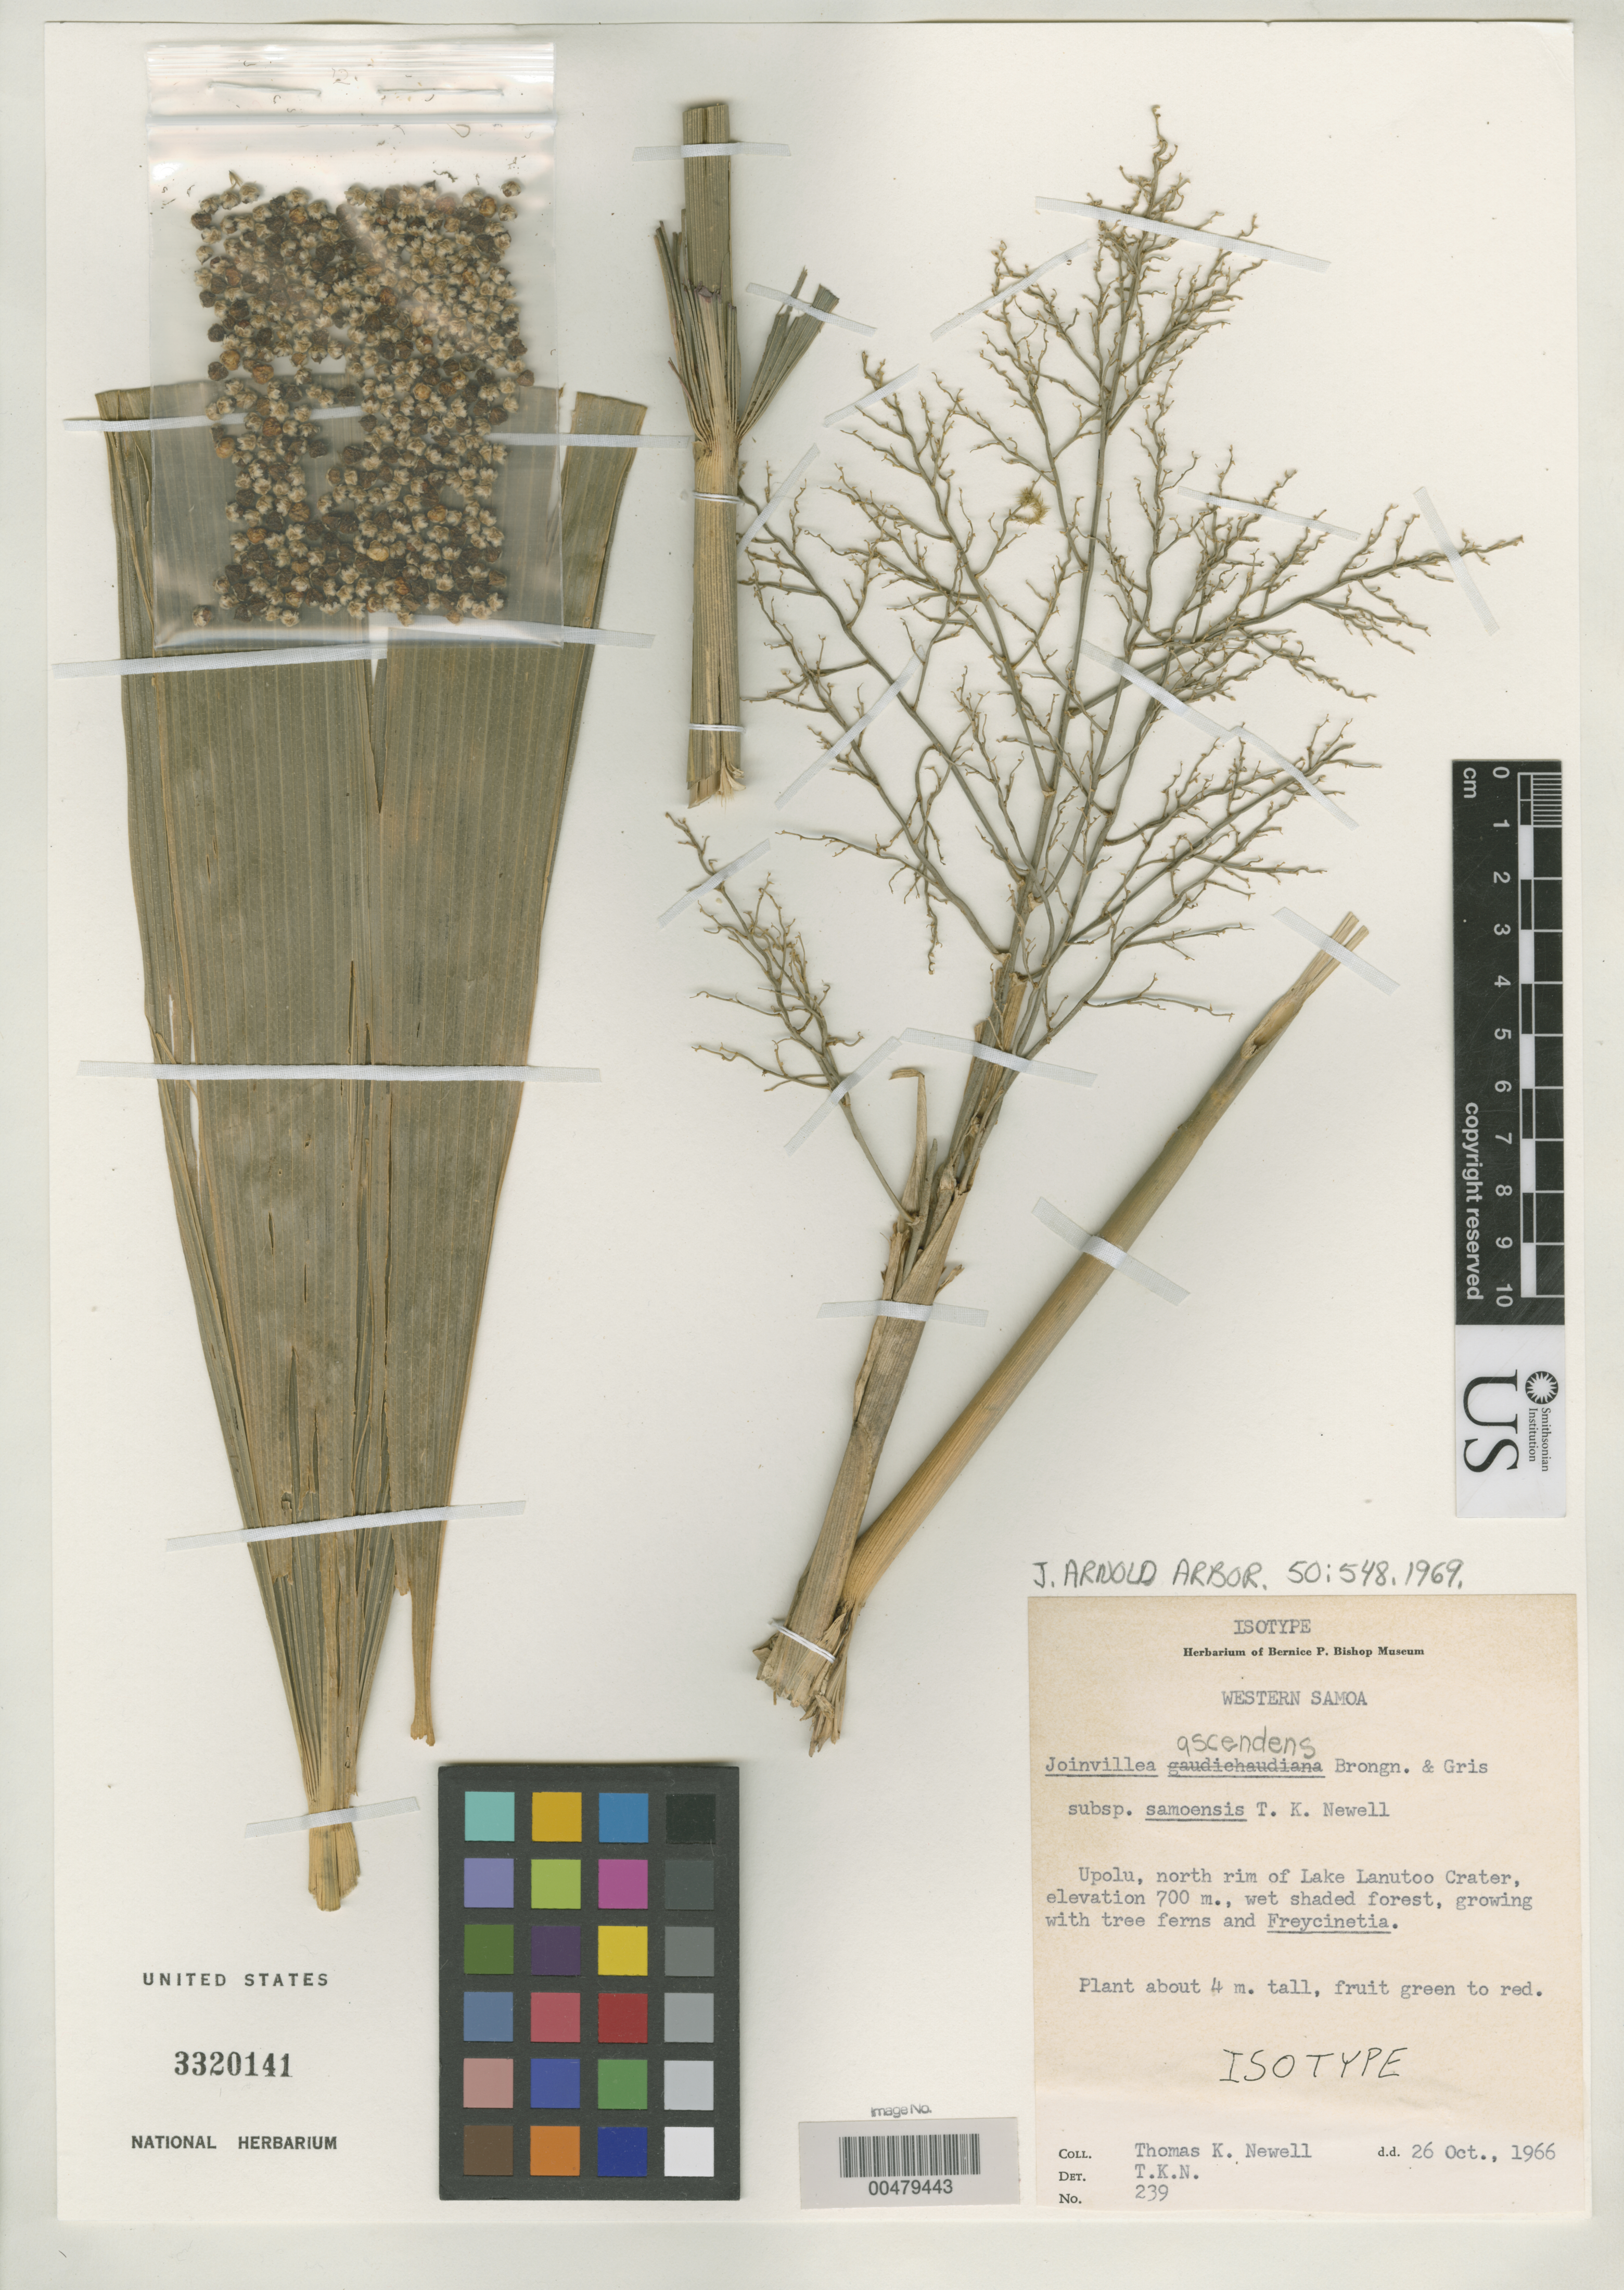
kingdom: Plantae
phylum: Tracheophyta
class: Liliopsida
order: Poales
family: Joinvilleaceae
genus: Joinvillea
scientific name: Joinvillea ascendens subsp. samoensis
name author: Newell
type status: Isotype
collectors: T. K. Newell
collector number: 239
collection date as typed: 26 Oct 1966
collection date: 1966-10-26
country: Samoa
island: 'Upolu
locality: N rim of Lake Lanutoo Crater.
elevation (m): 700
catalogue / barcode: US 3320141